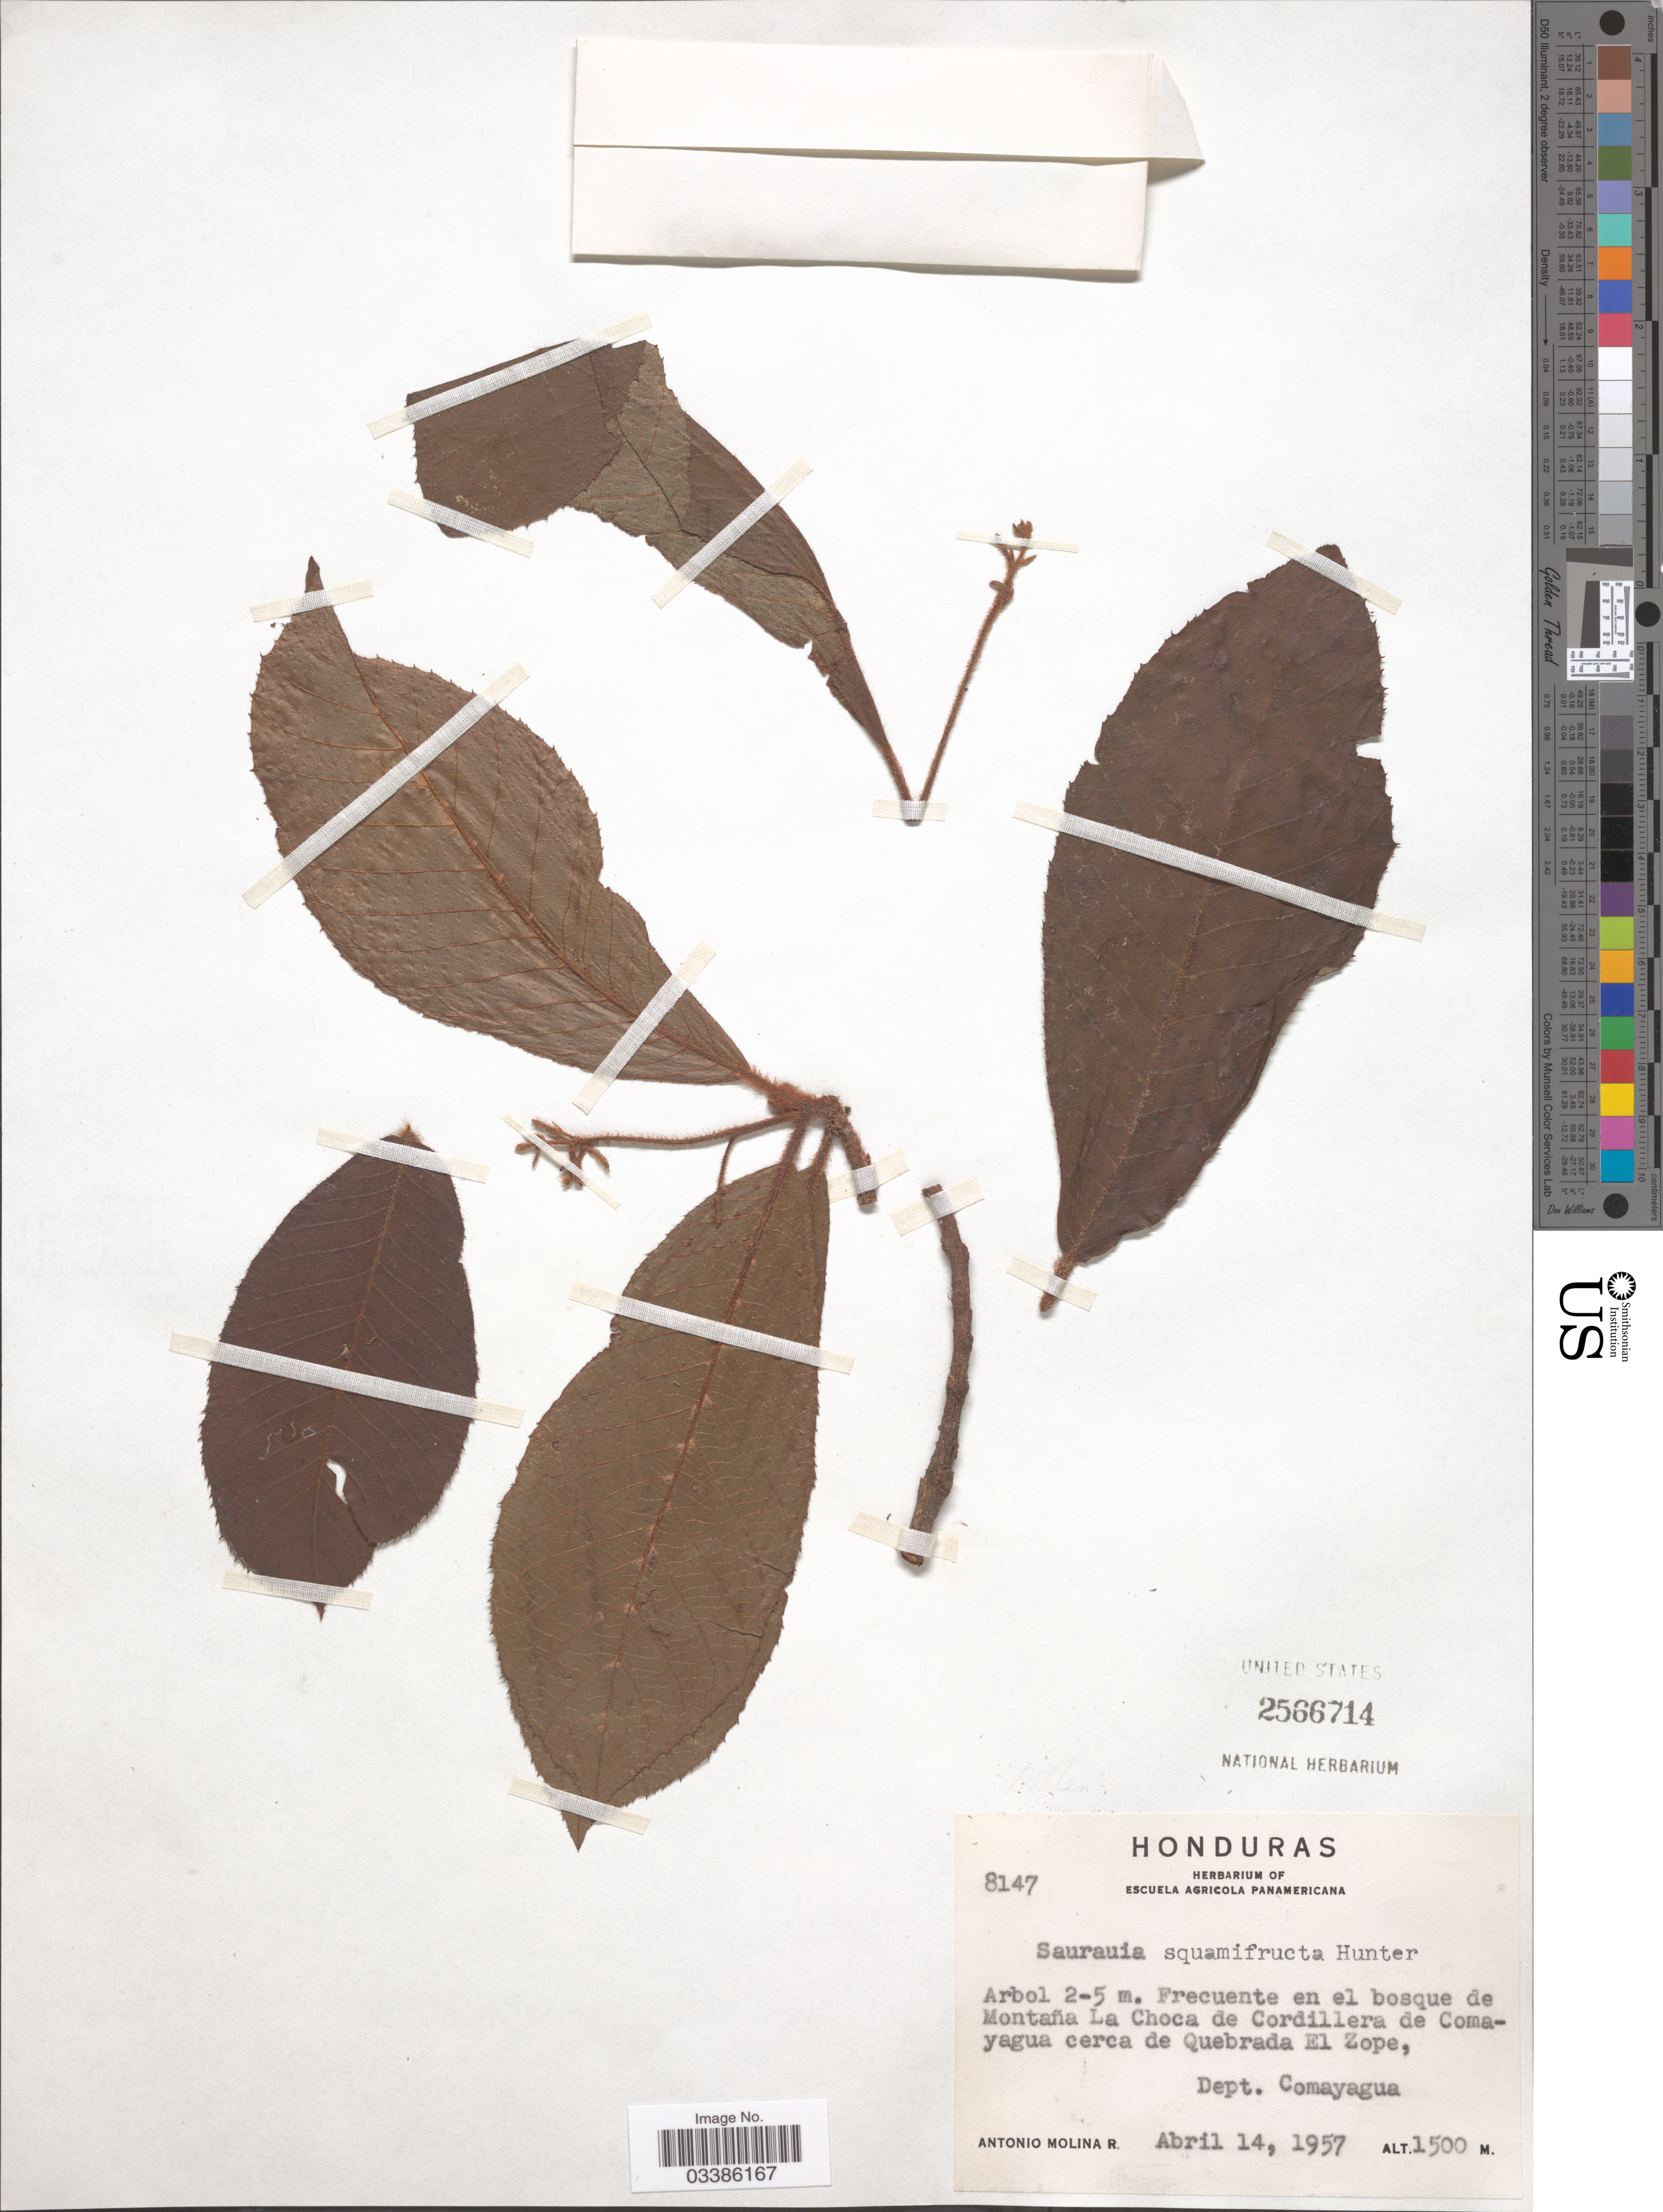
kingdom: Plantae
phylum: Tracheophyta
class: Magnoliopsida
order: Ericales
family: Actinidiaceae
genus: Saurauia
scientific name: Saurauia squamifructa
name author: G.E. Hunter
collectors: A. Molina R.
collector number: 8147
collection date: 1957-04-14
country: Honduras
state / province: Comayagua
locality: Montaña La Choca de Cordillera de Comayagua cerca de Quebrada El Zope, Dept. Comayagua.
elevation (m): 1500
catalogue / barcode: US 2566714